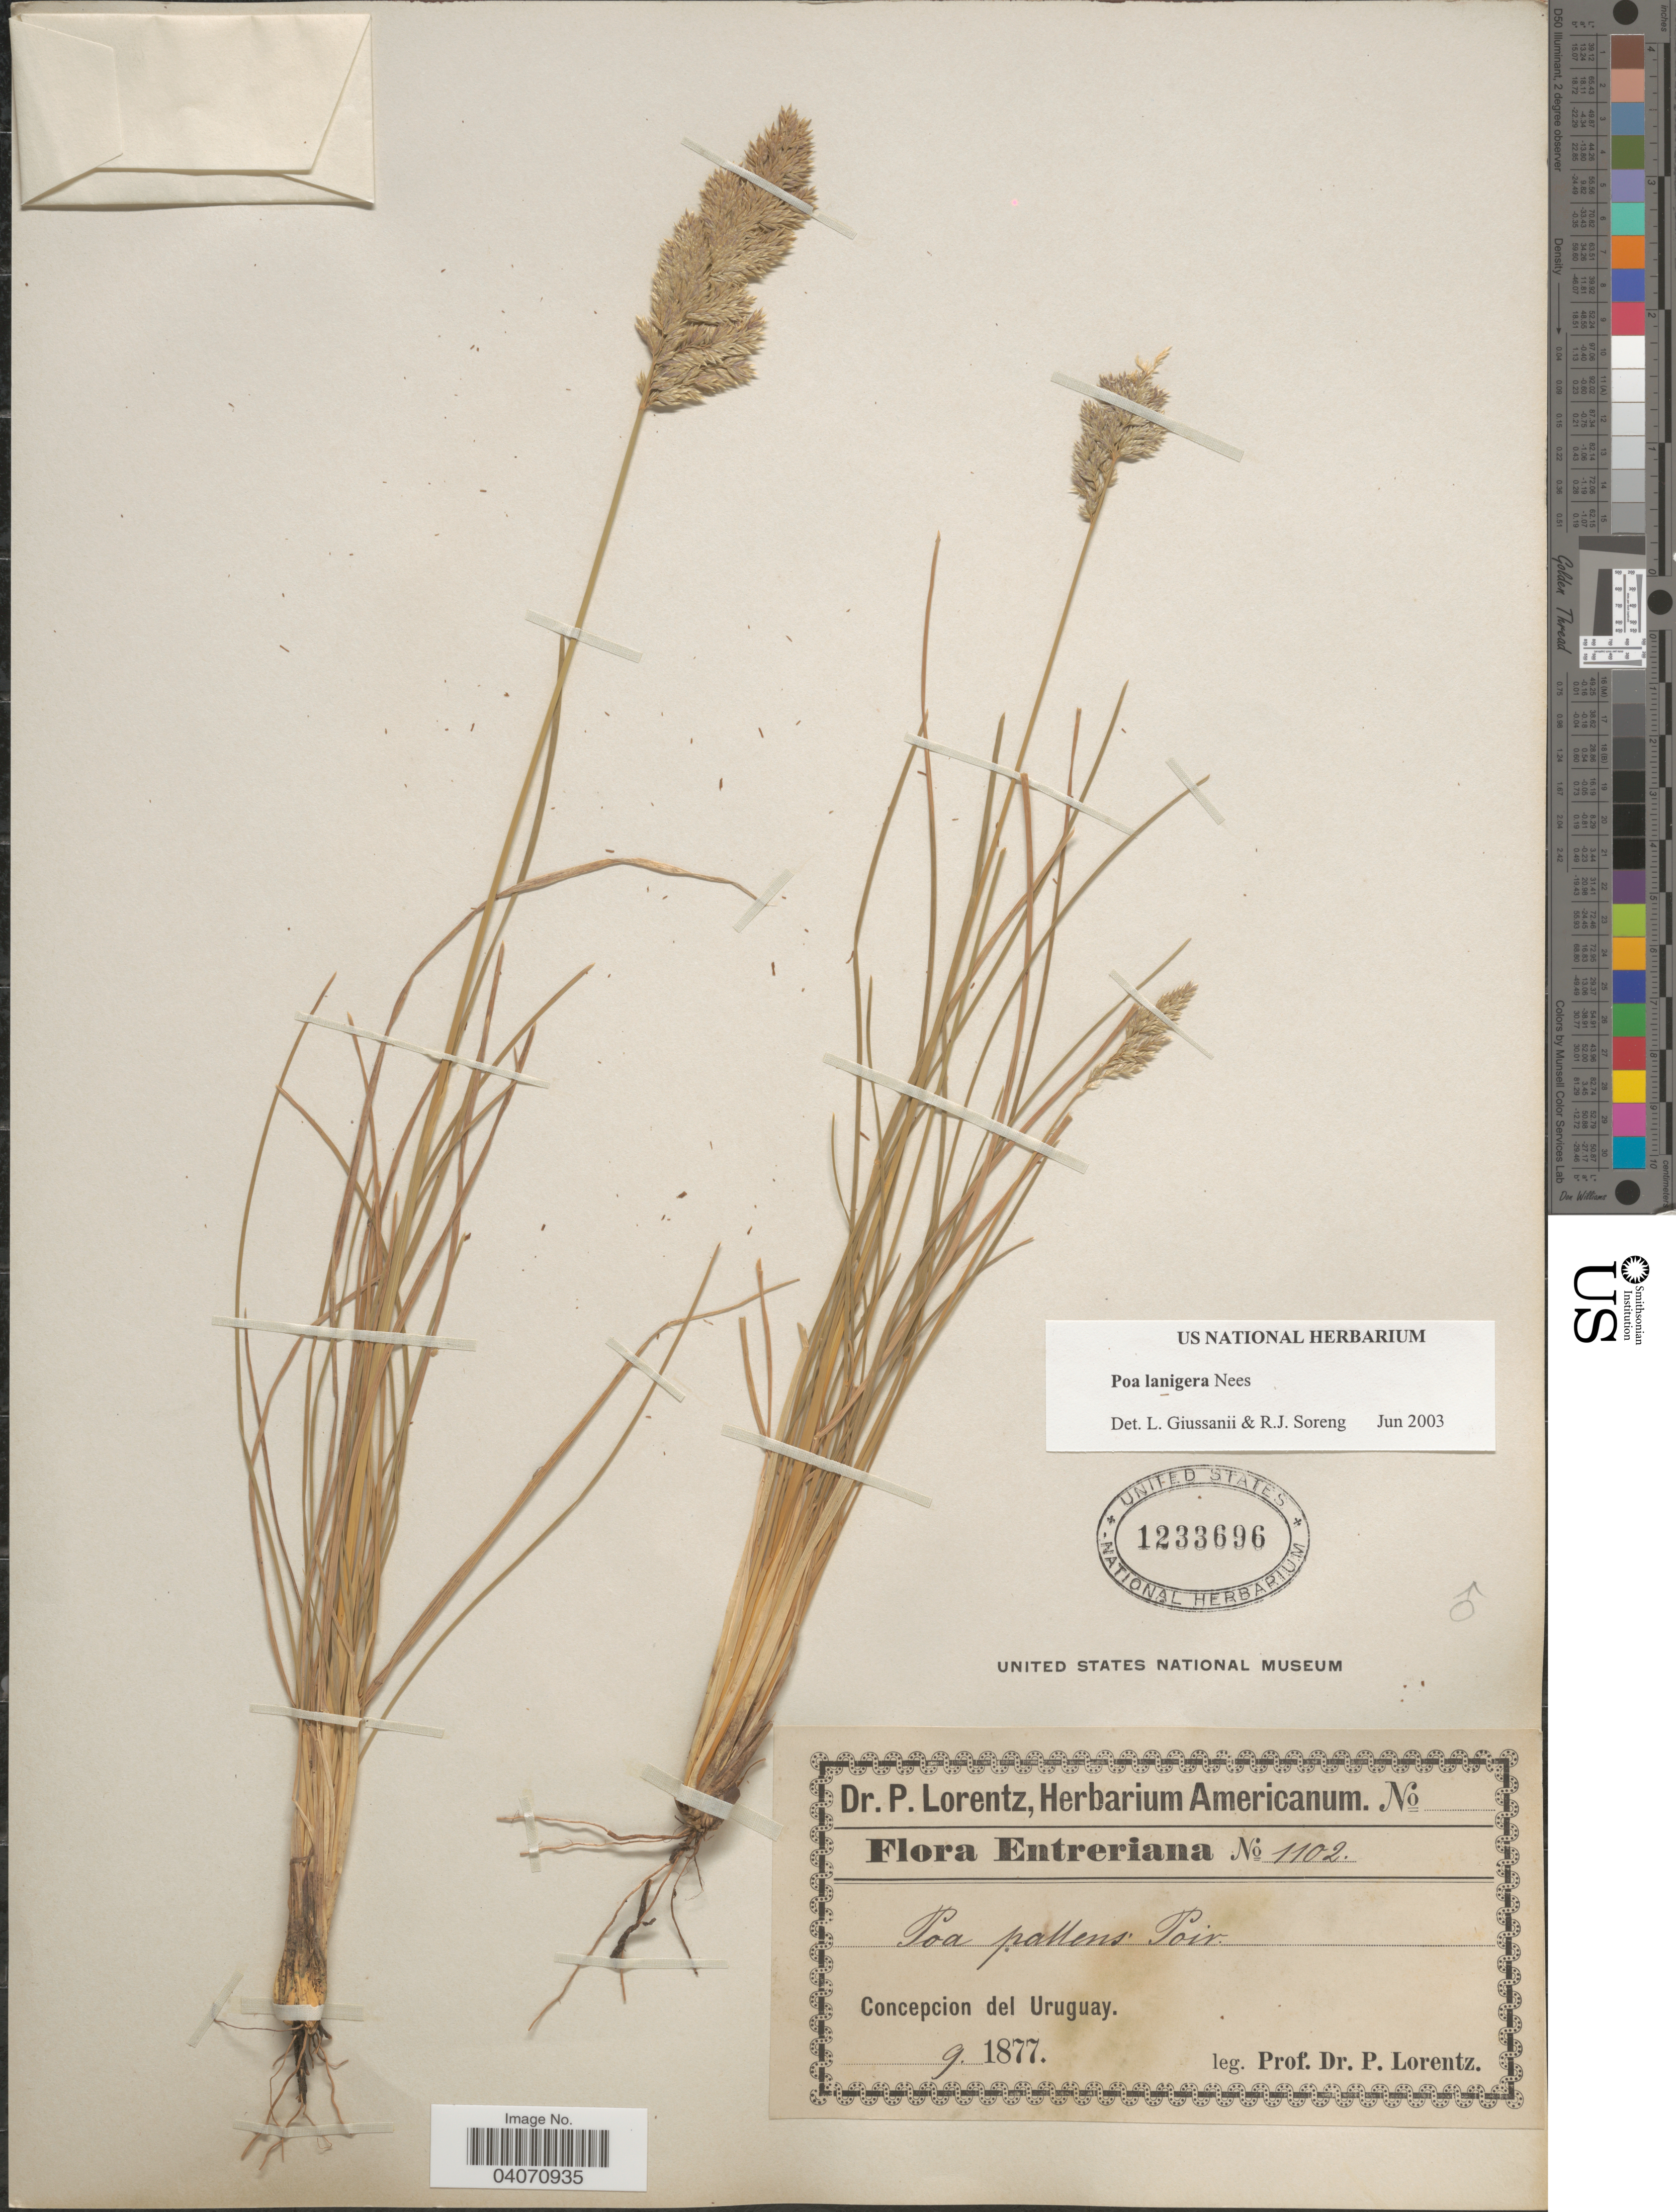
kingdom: Plantae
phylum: Tracheophyta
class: Liliopsida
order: Poales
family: Poaceae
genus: Poa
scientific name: Poa lanigera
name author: Nees in Mart.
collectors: P. G. Lorentz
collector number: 1102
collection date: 1877-09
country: Paraguay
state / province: Concepcion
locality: Entreriana.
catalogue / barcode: US 1233696